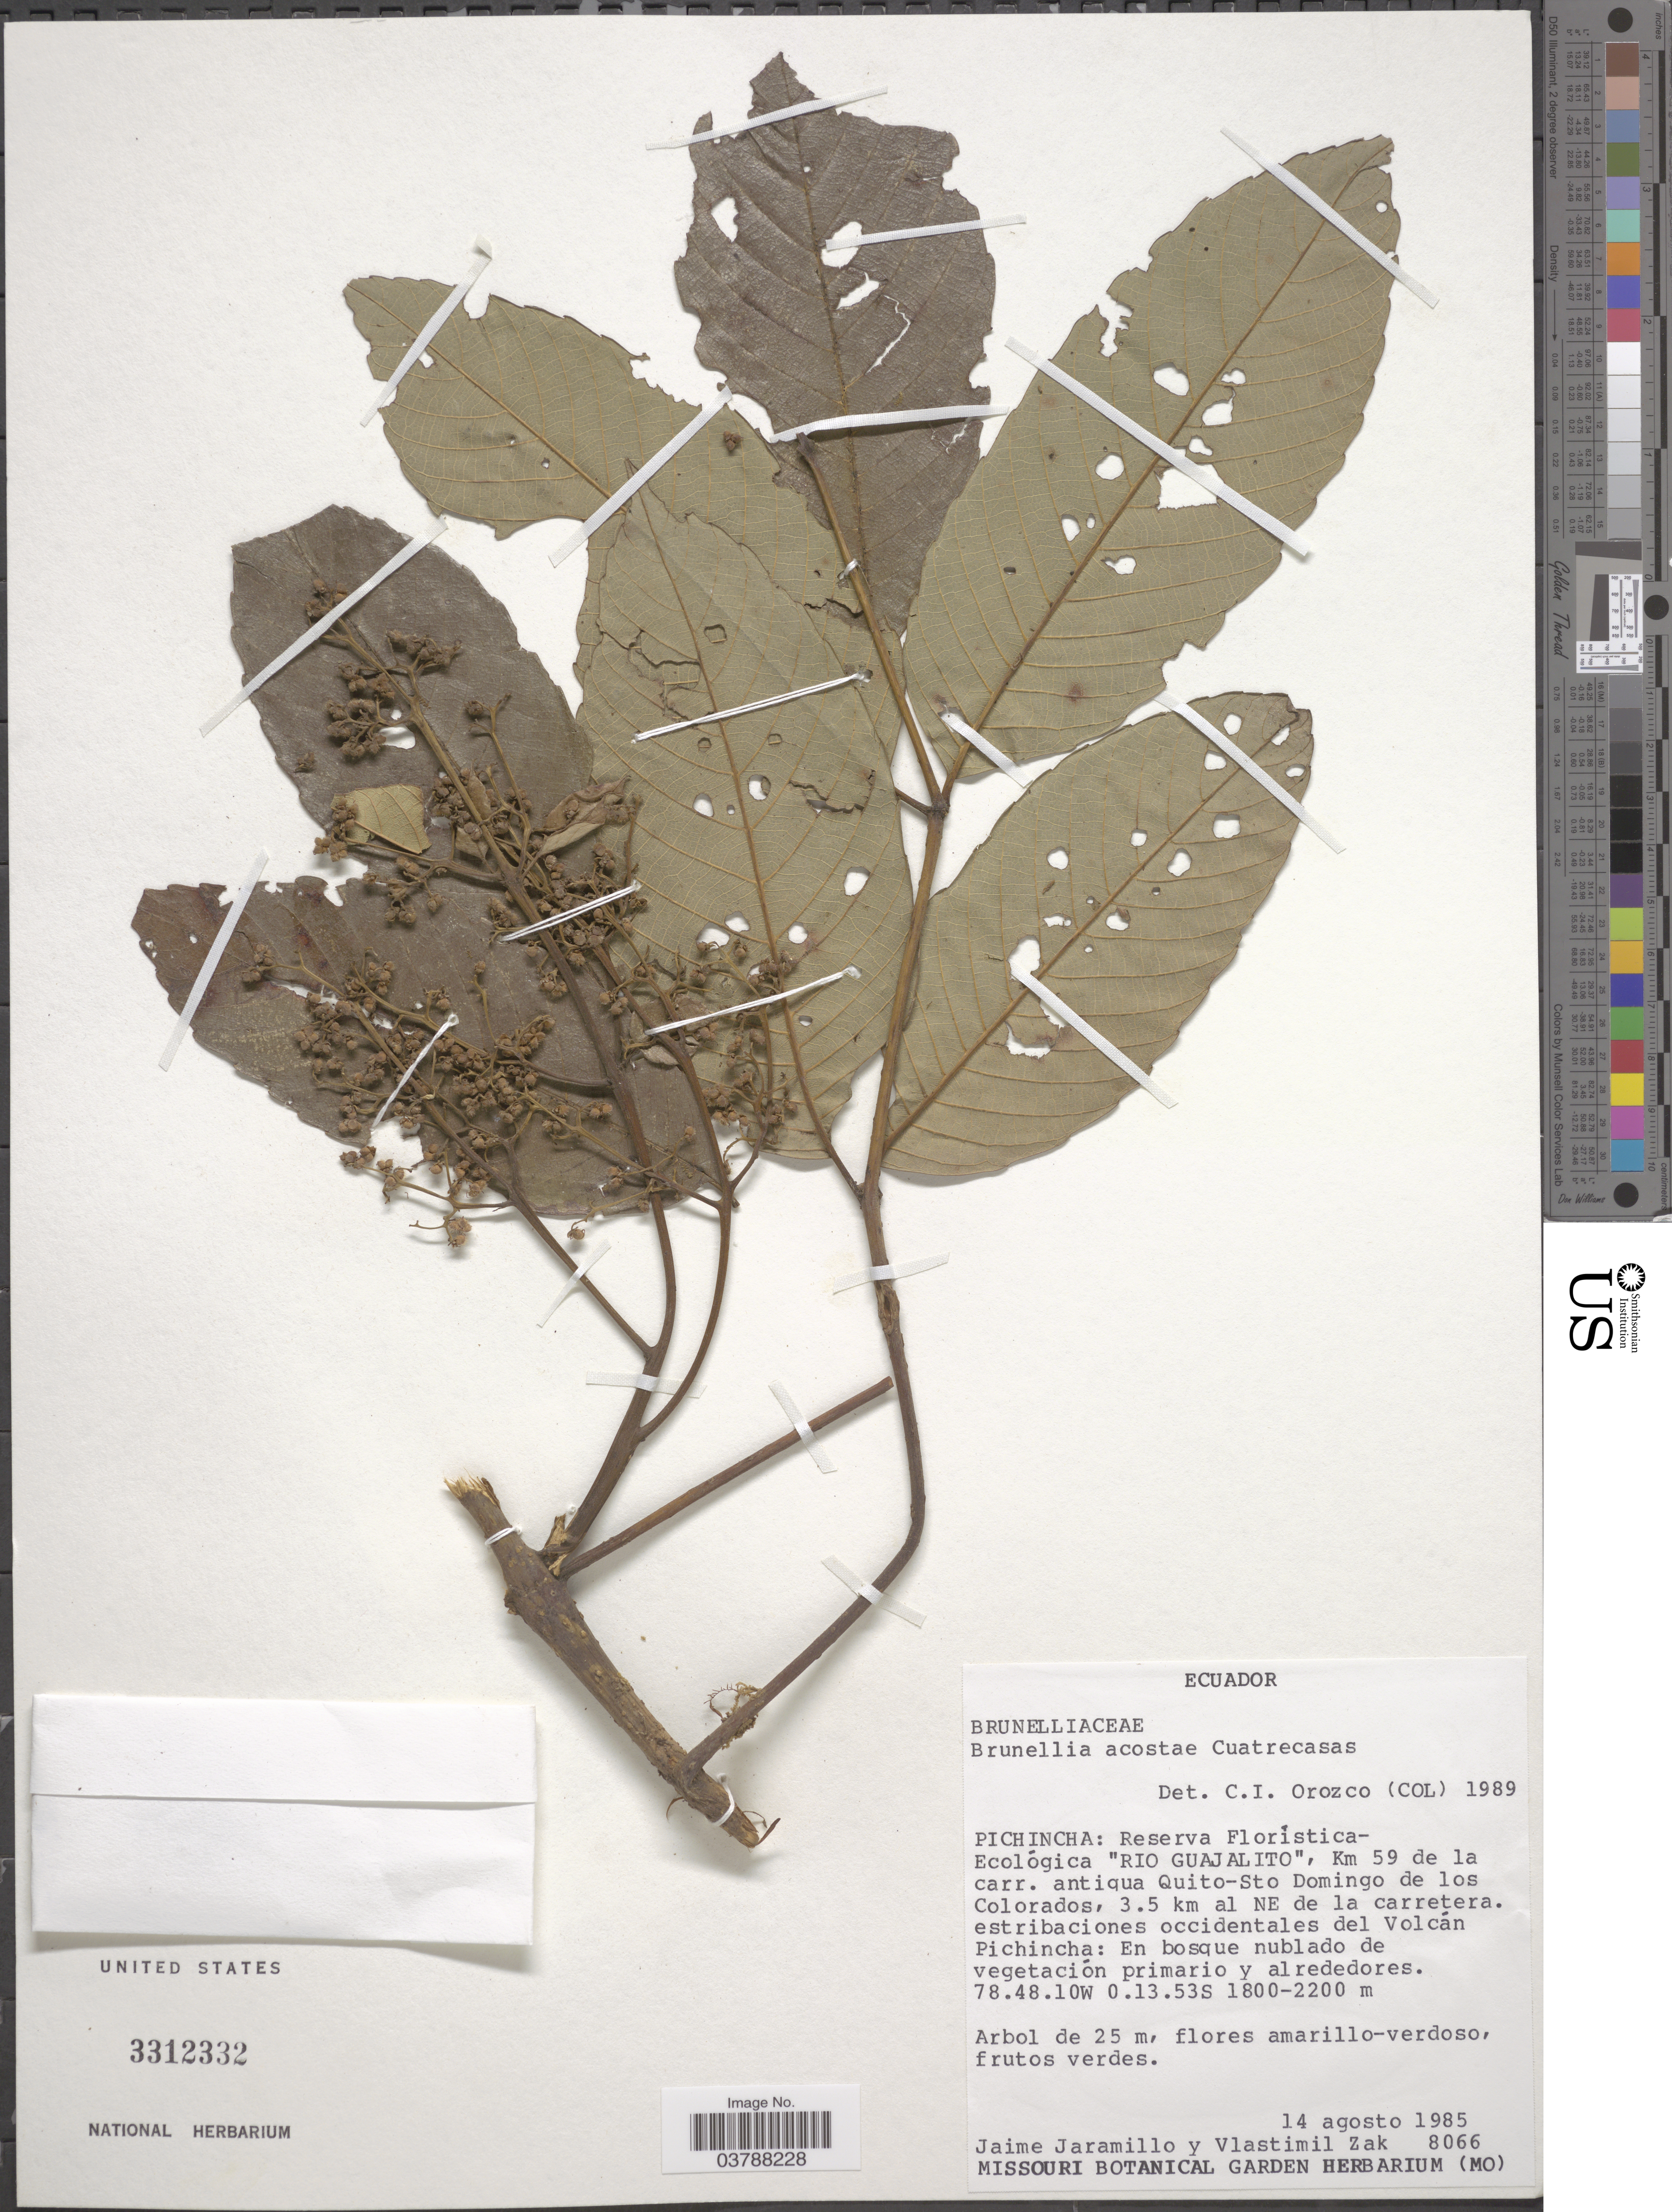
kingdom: Plantae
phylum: Tracheophyta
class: Magnoliopsida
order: Oxalidales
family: Brunelliaceae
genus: Brunellia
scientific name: Brunellia acostae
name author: Cuatrec.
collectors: J. Jaramillo & V. Zak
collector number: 8066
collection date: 1985-08-14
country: Ecuador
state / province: Pichincha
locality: Reserva Floristica-Ecológica "Rio Guajalito", Km 59 de la carr. antigua Quito-Sto Domingo de los Colorados, 3.5 km al NE de la carretera. estribaciones occidentales del Volcán Pichincha.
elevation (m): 1800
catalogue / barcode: US 3312332